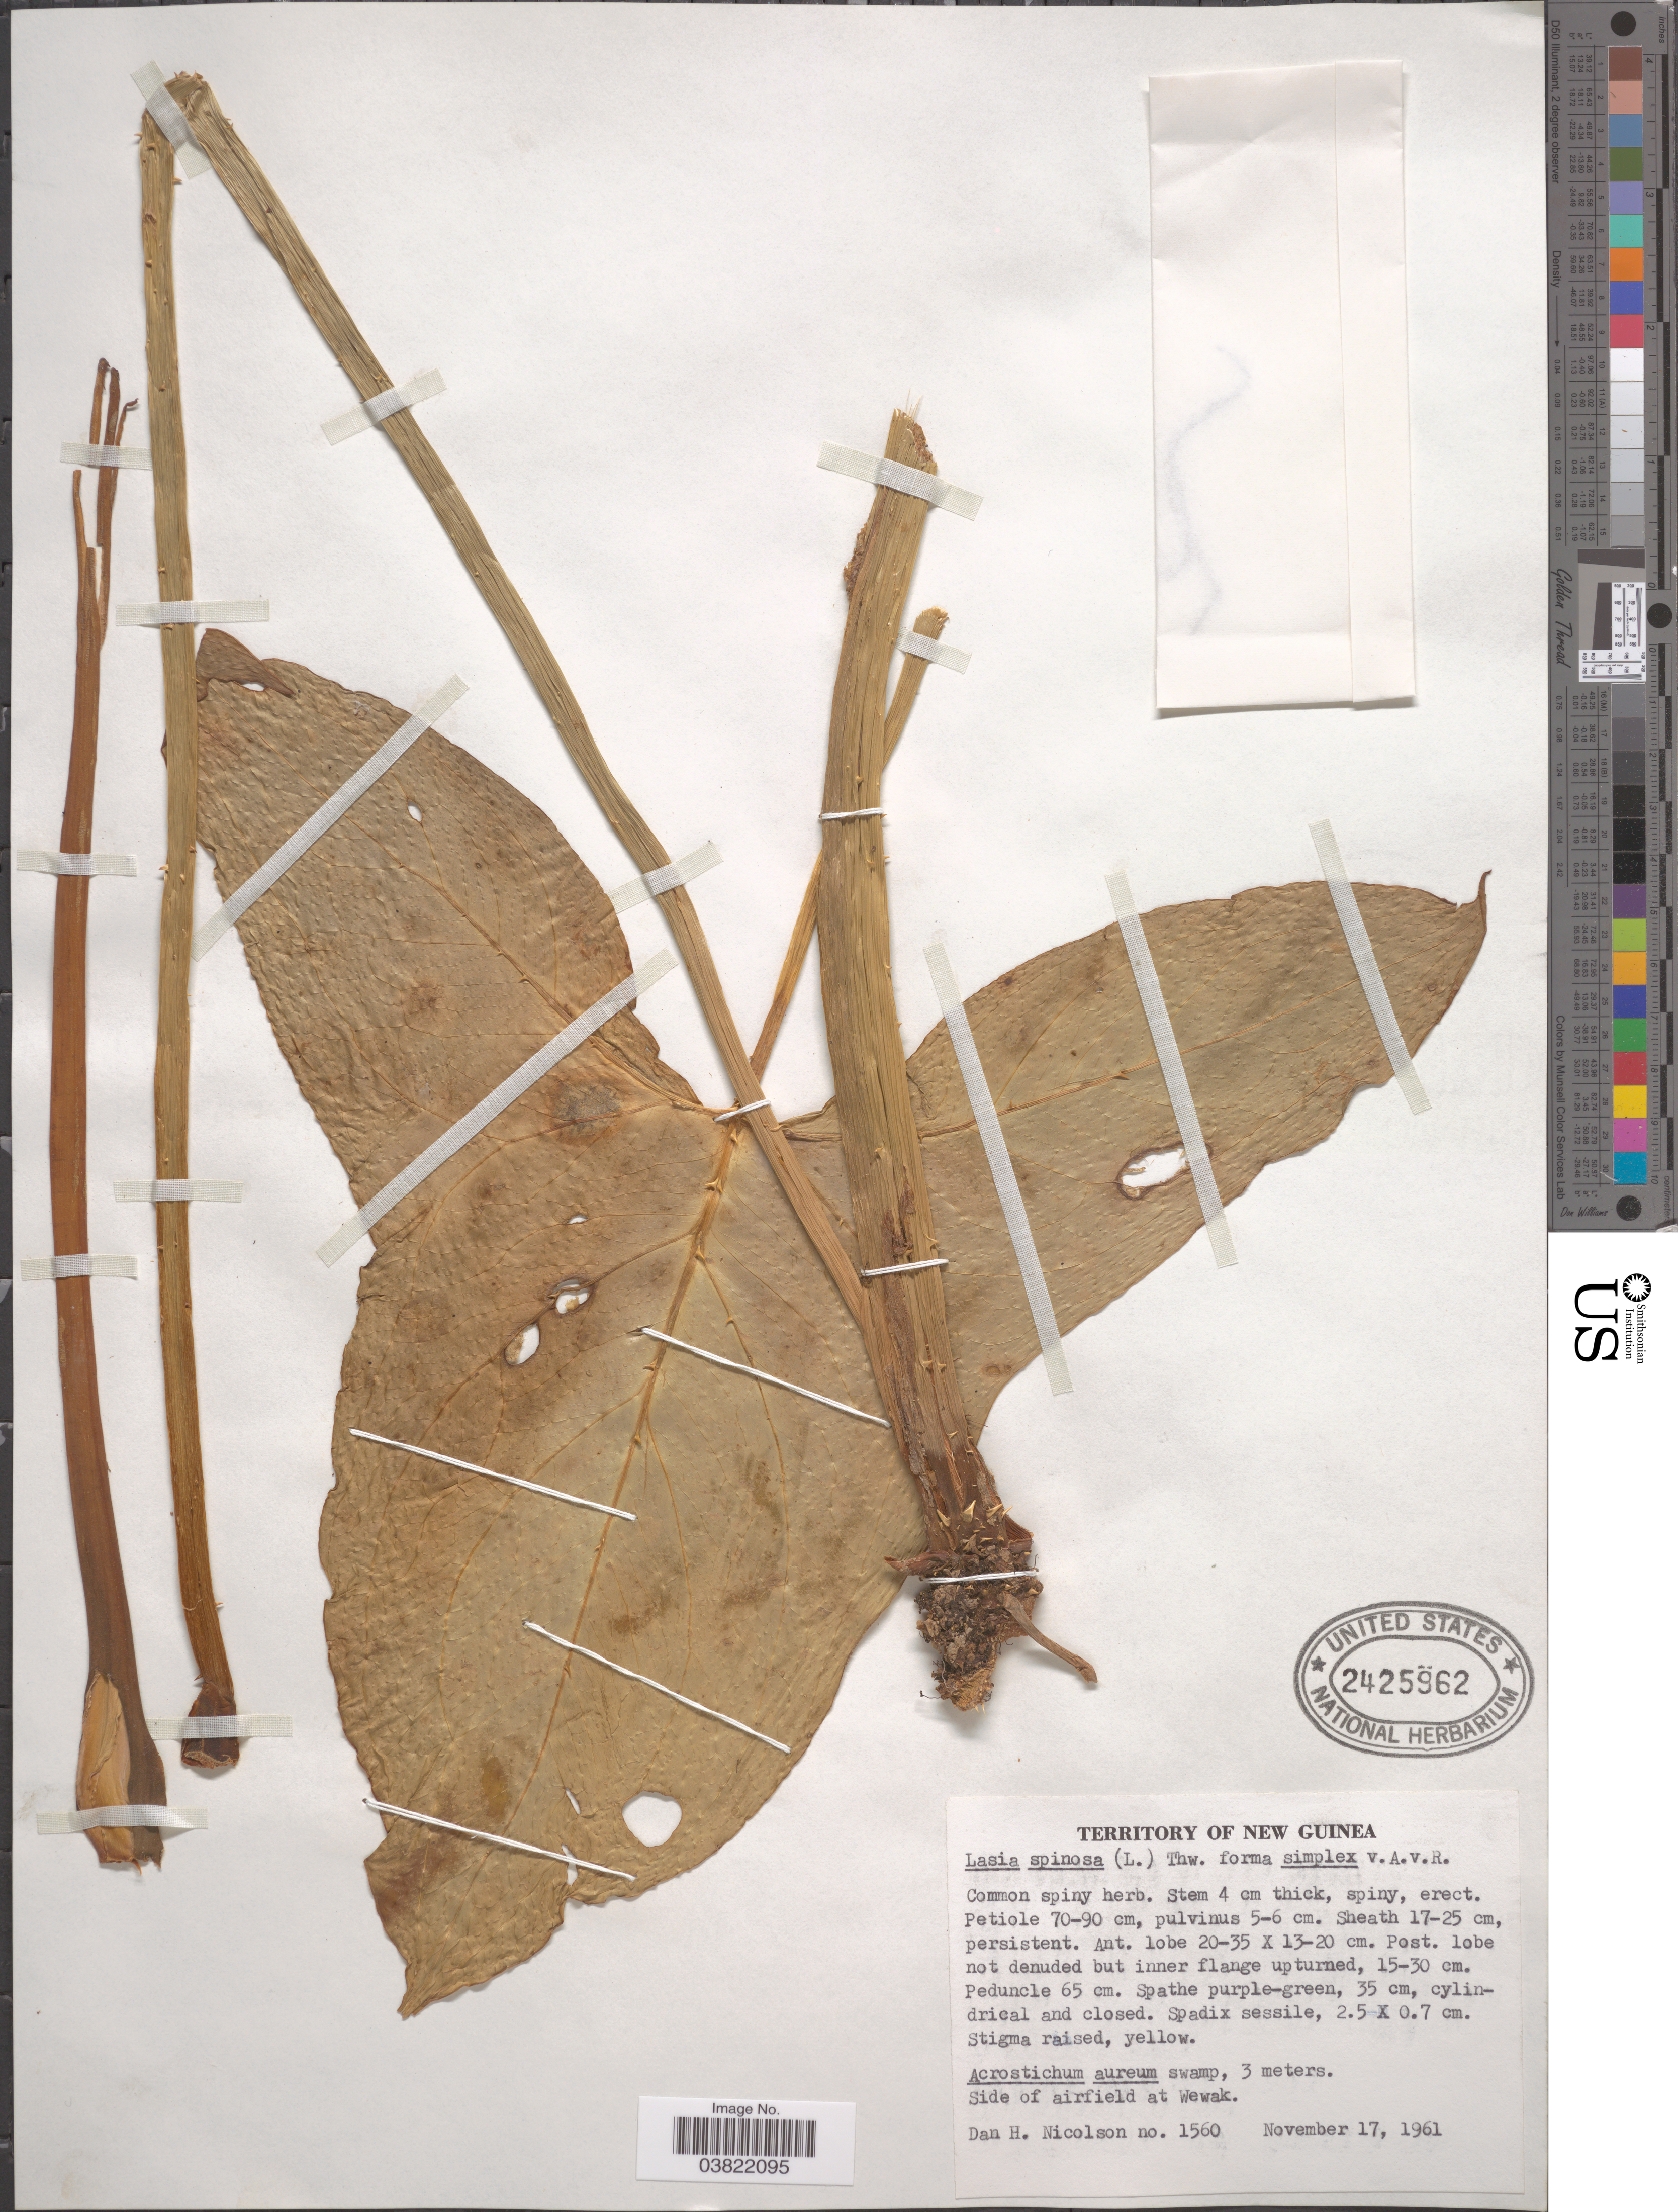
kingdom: Plantae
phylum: Tracheophyta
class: Liliopsida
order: Alismatales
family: Araceae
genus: Lasia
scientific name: Lasia spinosa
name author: (L.) Thwaites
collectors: D. H. Nicolson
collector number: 1560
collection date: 1961-11-17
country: Papua New Guinea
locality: Territory of New Guinea. Side of airfield at Wewak.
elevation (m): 3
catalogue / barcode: US 2425962